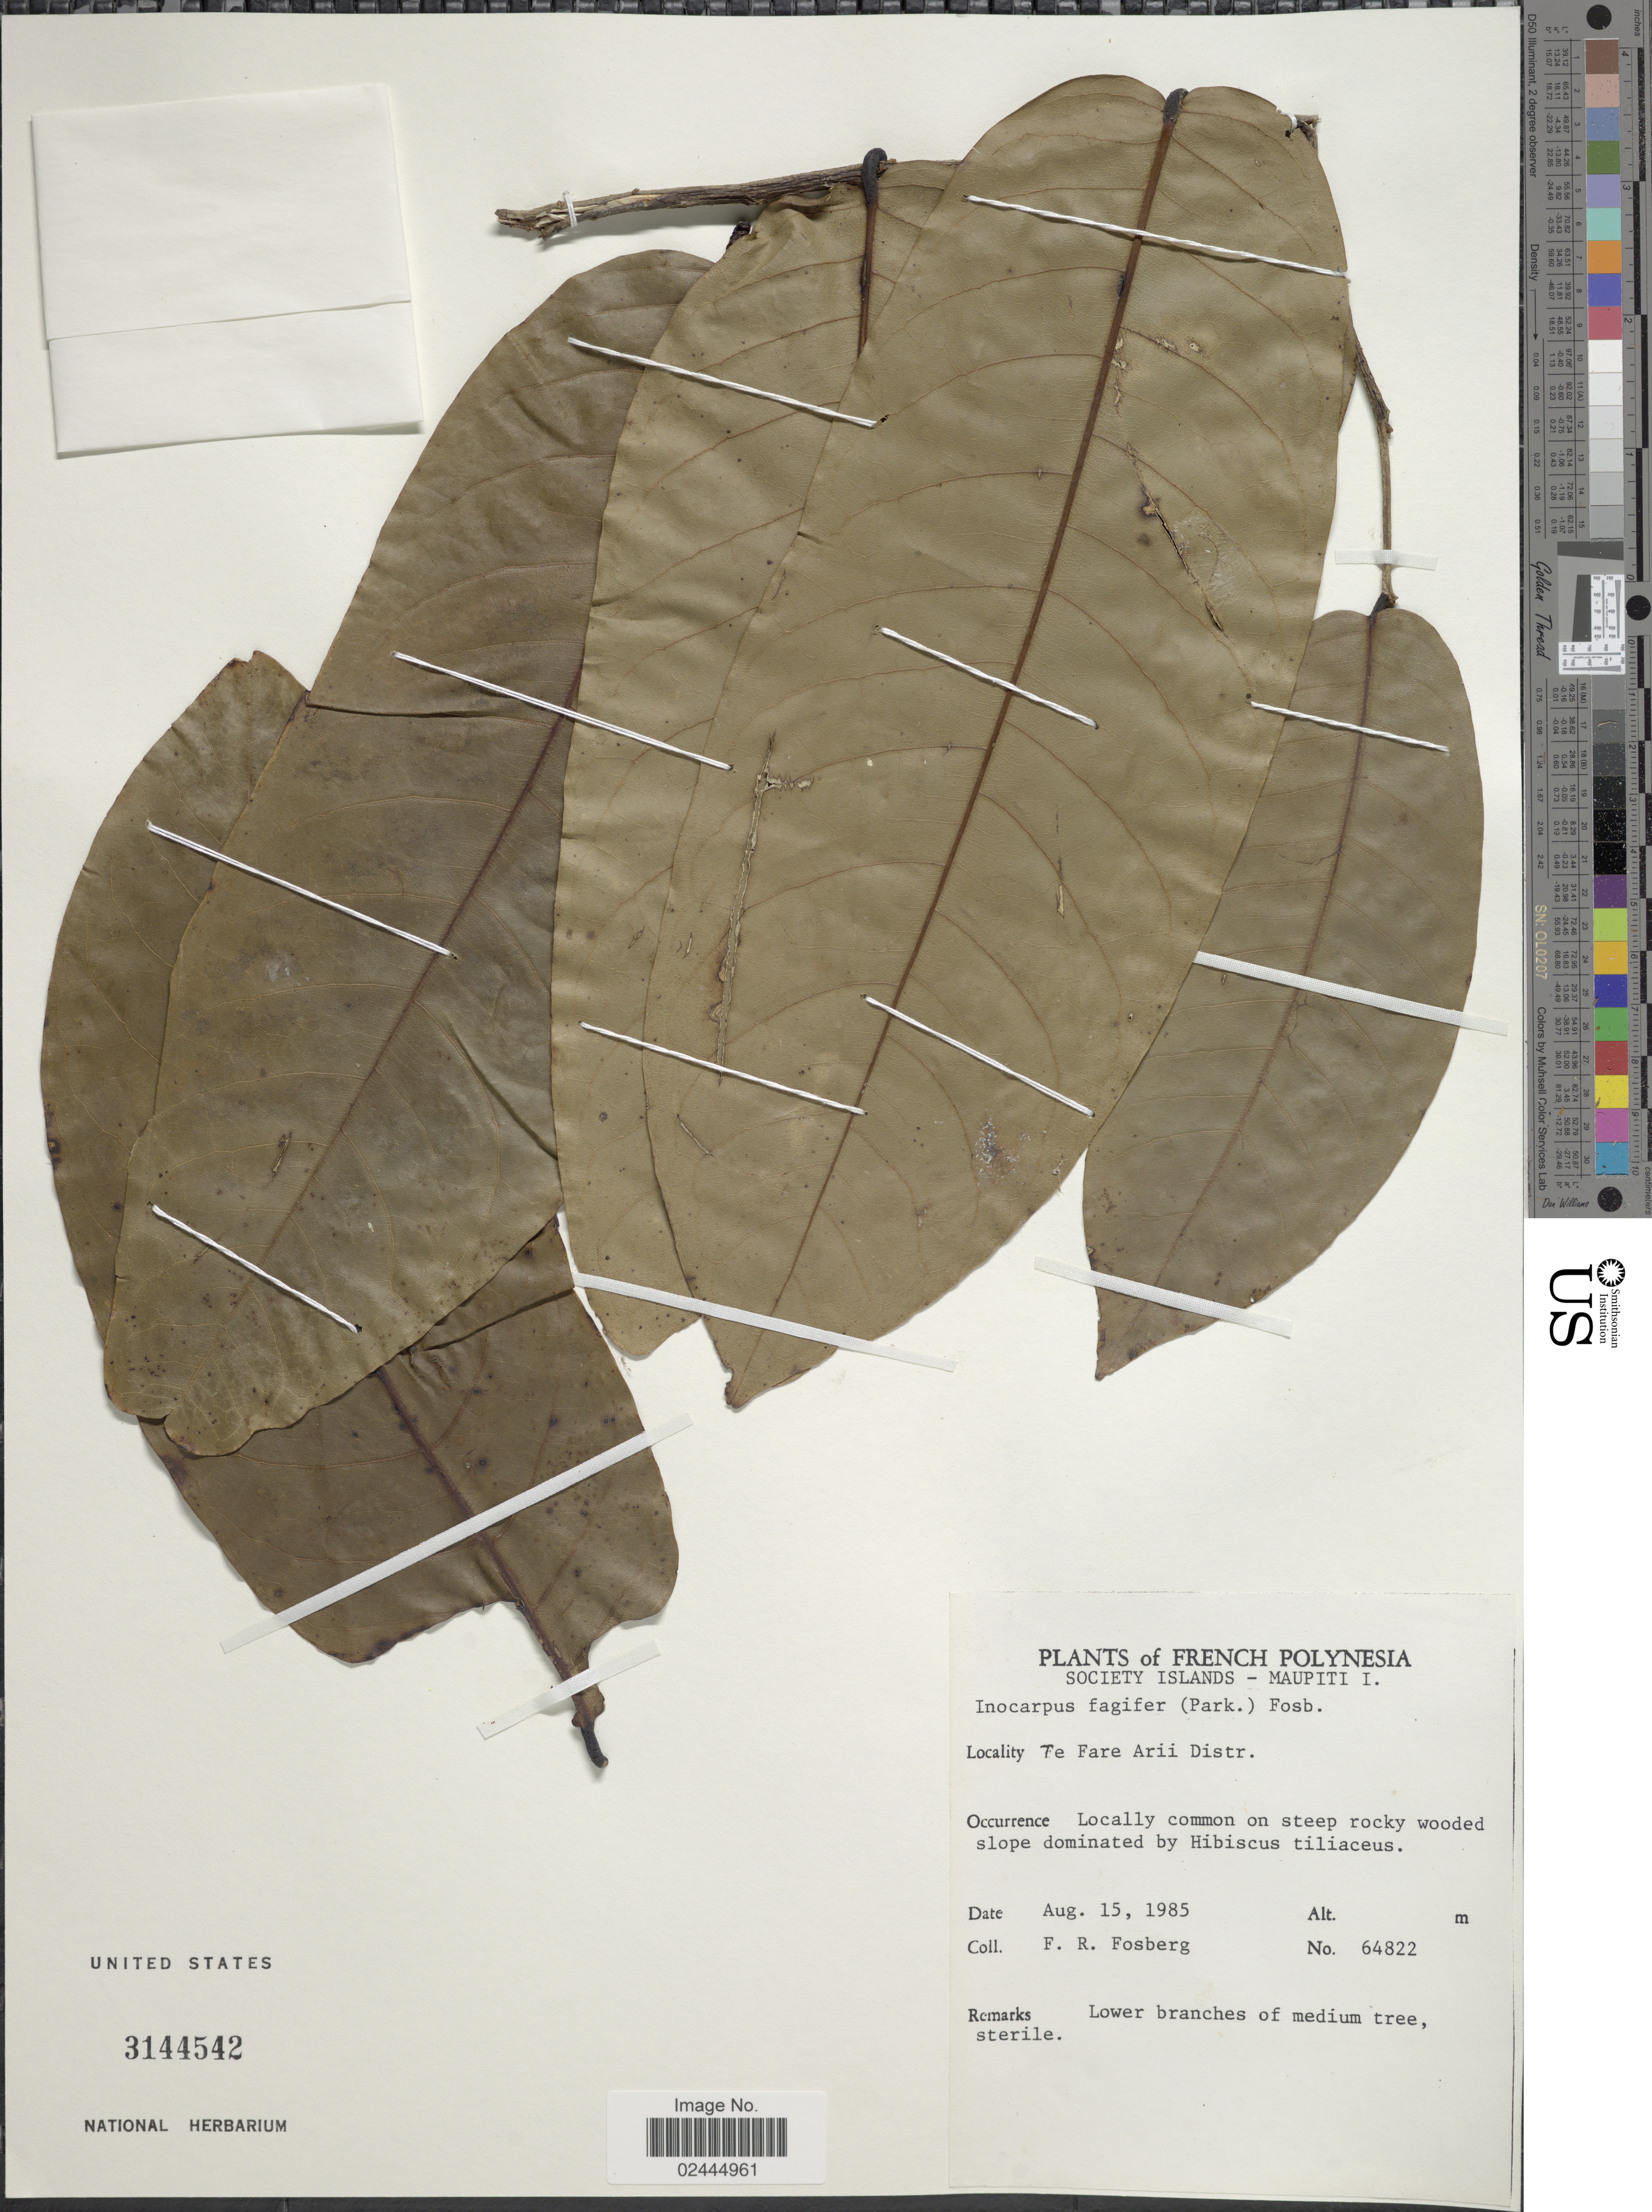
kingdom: Plantae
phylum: Tracheophyta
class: Magnoliopsida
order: Fabales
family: Fabaceae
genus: Inocarpus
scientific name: Inocarpus fagifer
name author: (Parkinson) Fosberg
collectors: F. R. Fosberg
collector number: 64822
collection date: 1985-08-15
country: French Polynesia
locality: French Polynesia, 7e Fare Arii Distr. Locally common on steep rocky wooded slope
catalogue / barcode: US 3144542